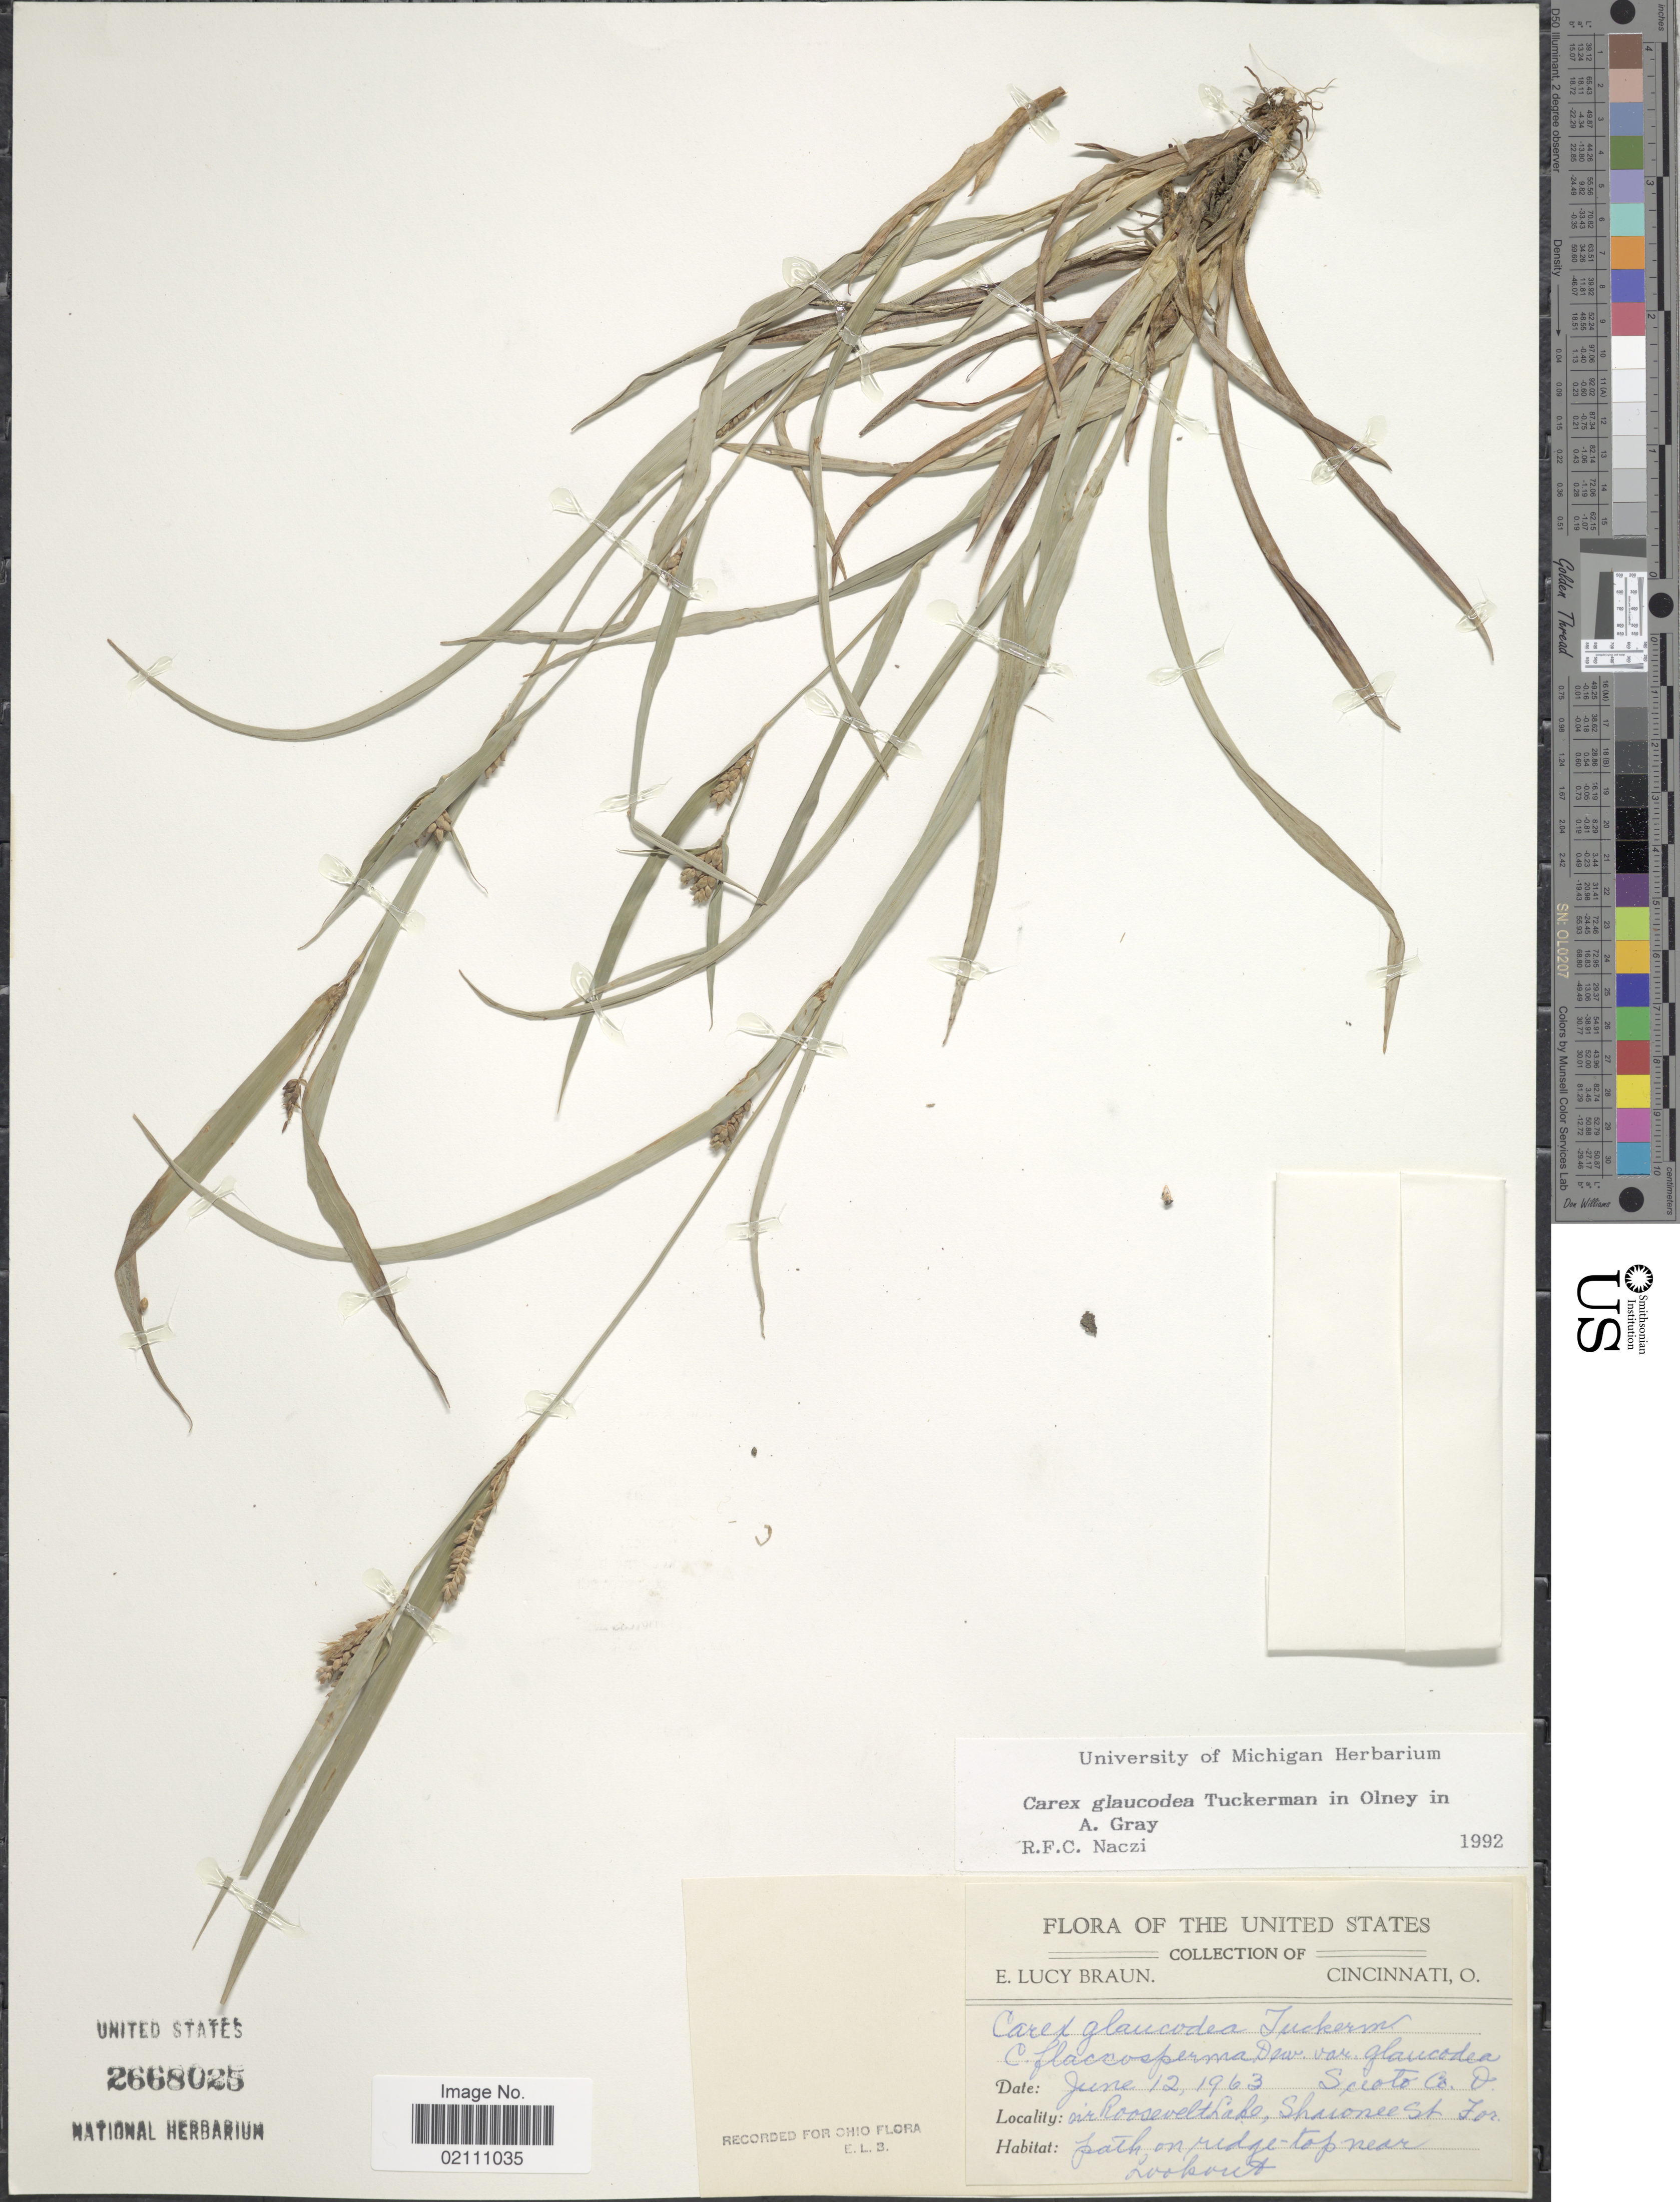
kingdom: Plantae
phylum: Tracheophyta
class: Liliopsida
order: Poales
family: Cyperaceae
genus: Carex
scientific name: Carex glaucodea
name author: Tuck. ex Olney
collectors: E. L. Braun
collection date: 1963-06-23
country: United States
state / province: Ohio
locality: Scioto Co., nr Roosevelt Lake, Shuonee St.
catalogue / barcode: US 2668025